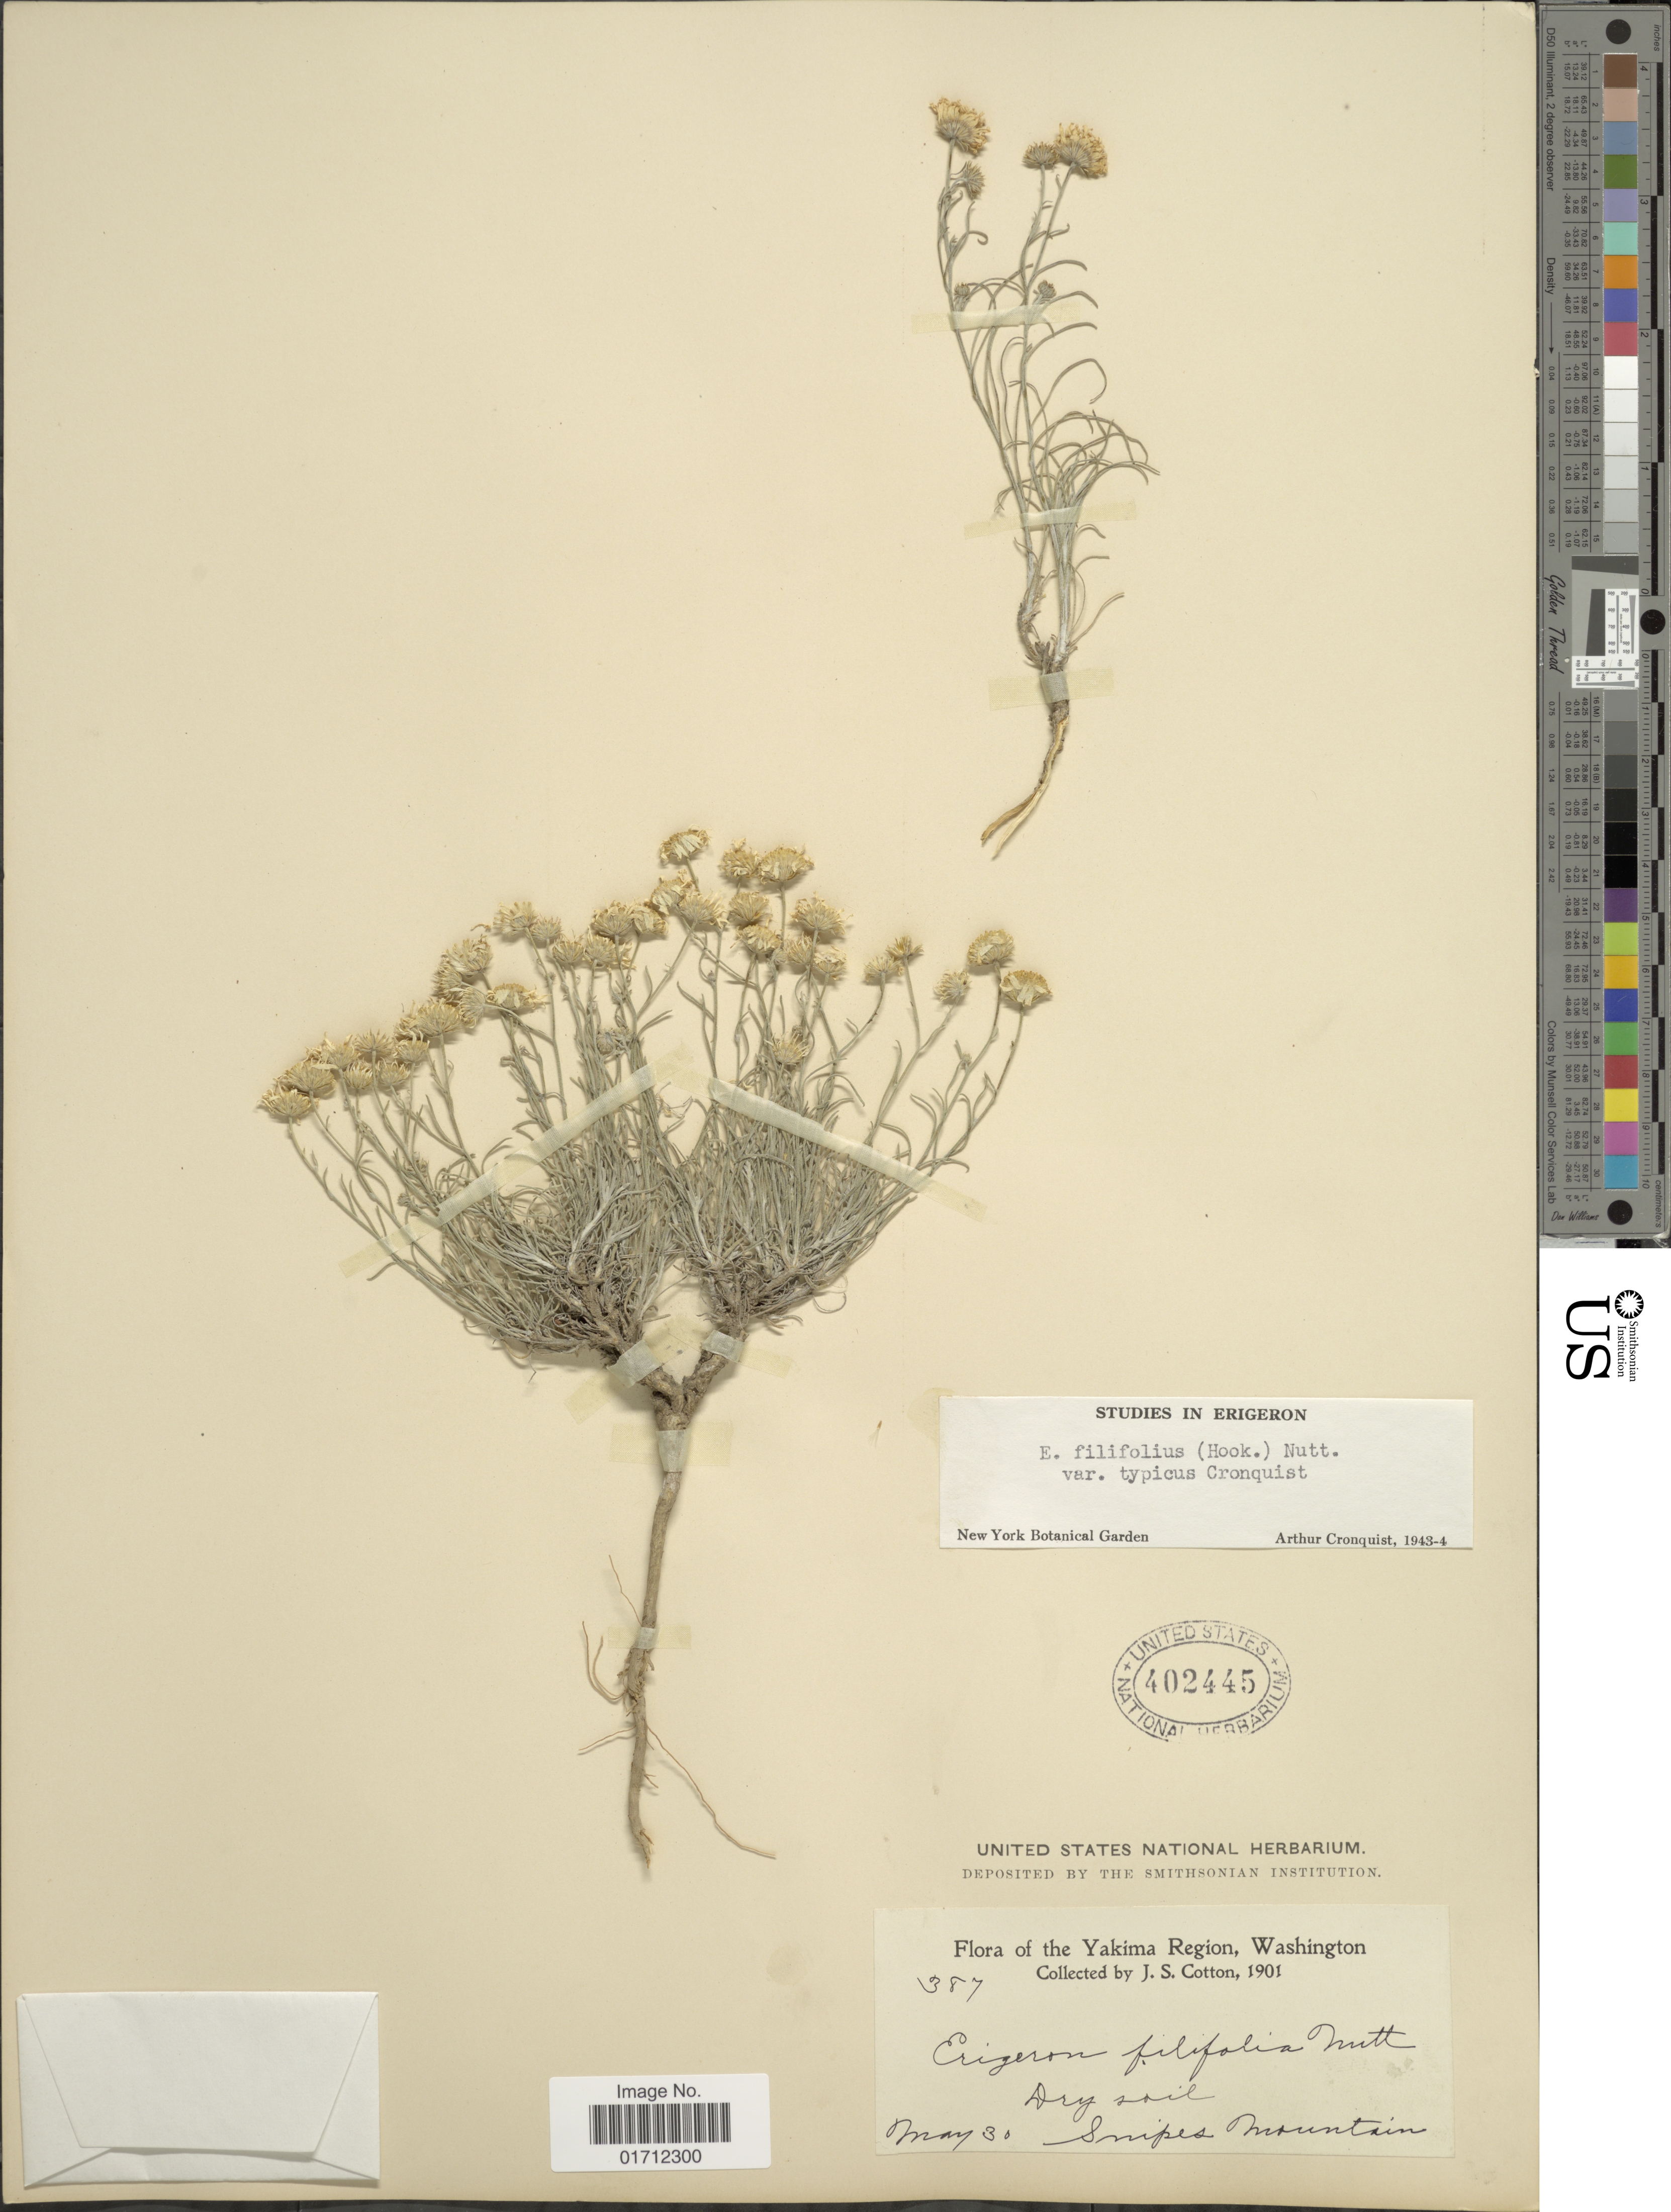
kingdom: Plantae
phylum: Tracheophyta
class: Magnoliopsida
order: Asterales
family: Asteraceae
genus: Erigeron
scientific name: Erigeron filifolius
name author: (Hook.) Nutt.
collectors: J. S. Cotton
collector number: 387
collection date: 1901-05-30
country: United States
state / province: Washington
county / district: Yakima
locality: The Yakima Region, Snipes Mountain,.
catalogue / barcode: US 402445